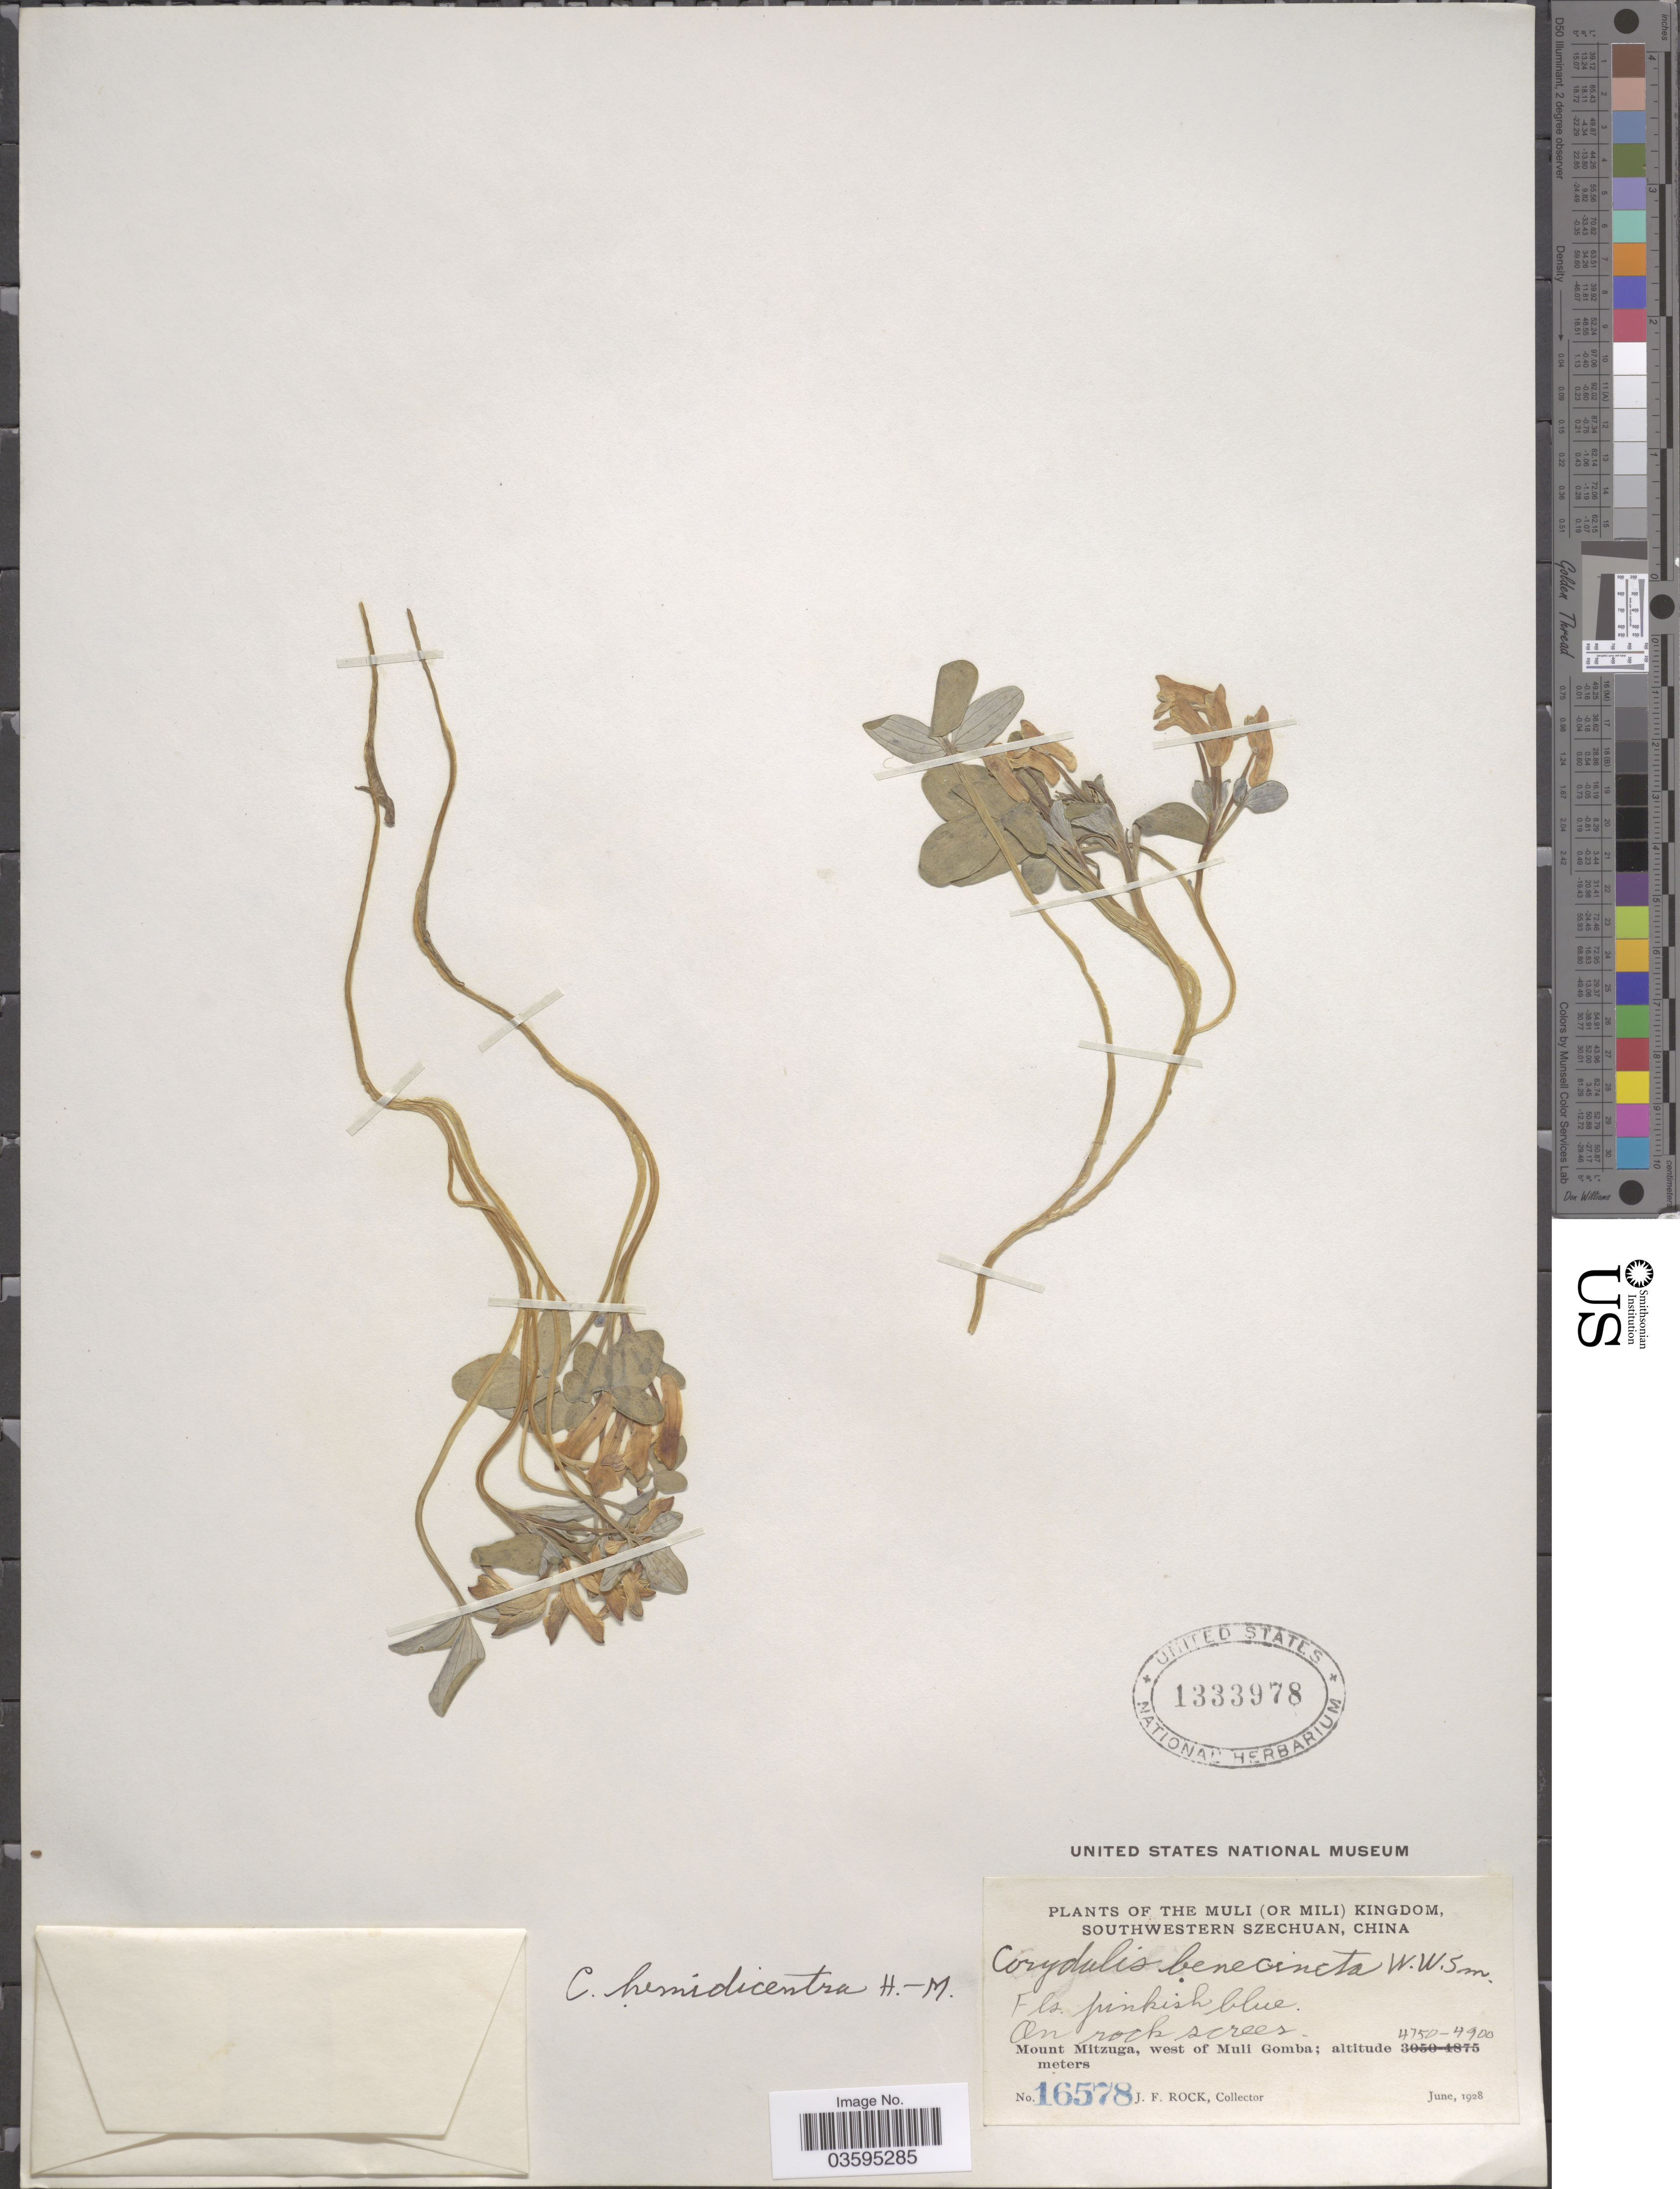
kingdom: Plantae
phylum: Tracheophyta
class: Magnoliopsida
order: Ranunculales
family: Papaveraceae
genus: Corydalis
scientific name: Corydalis hemidicentra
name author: Hand.-Mazz.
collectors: J. Rock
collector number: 16578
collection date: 1928-06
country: China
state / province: Sichuan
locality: The Muli (or Mili) Kingdom, Southwestern Szechuan. Mount Mitzuga, west of Muli Gomba.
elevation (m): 4750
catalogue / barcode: US 1333978